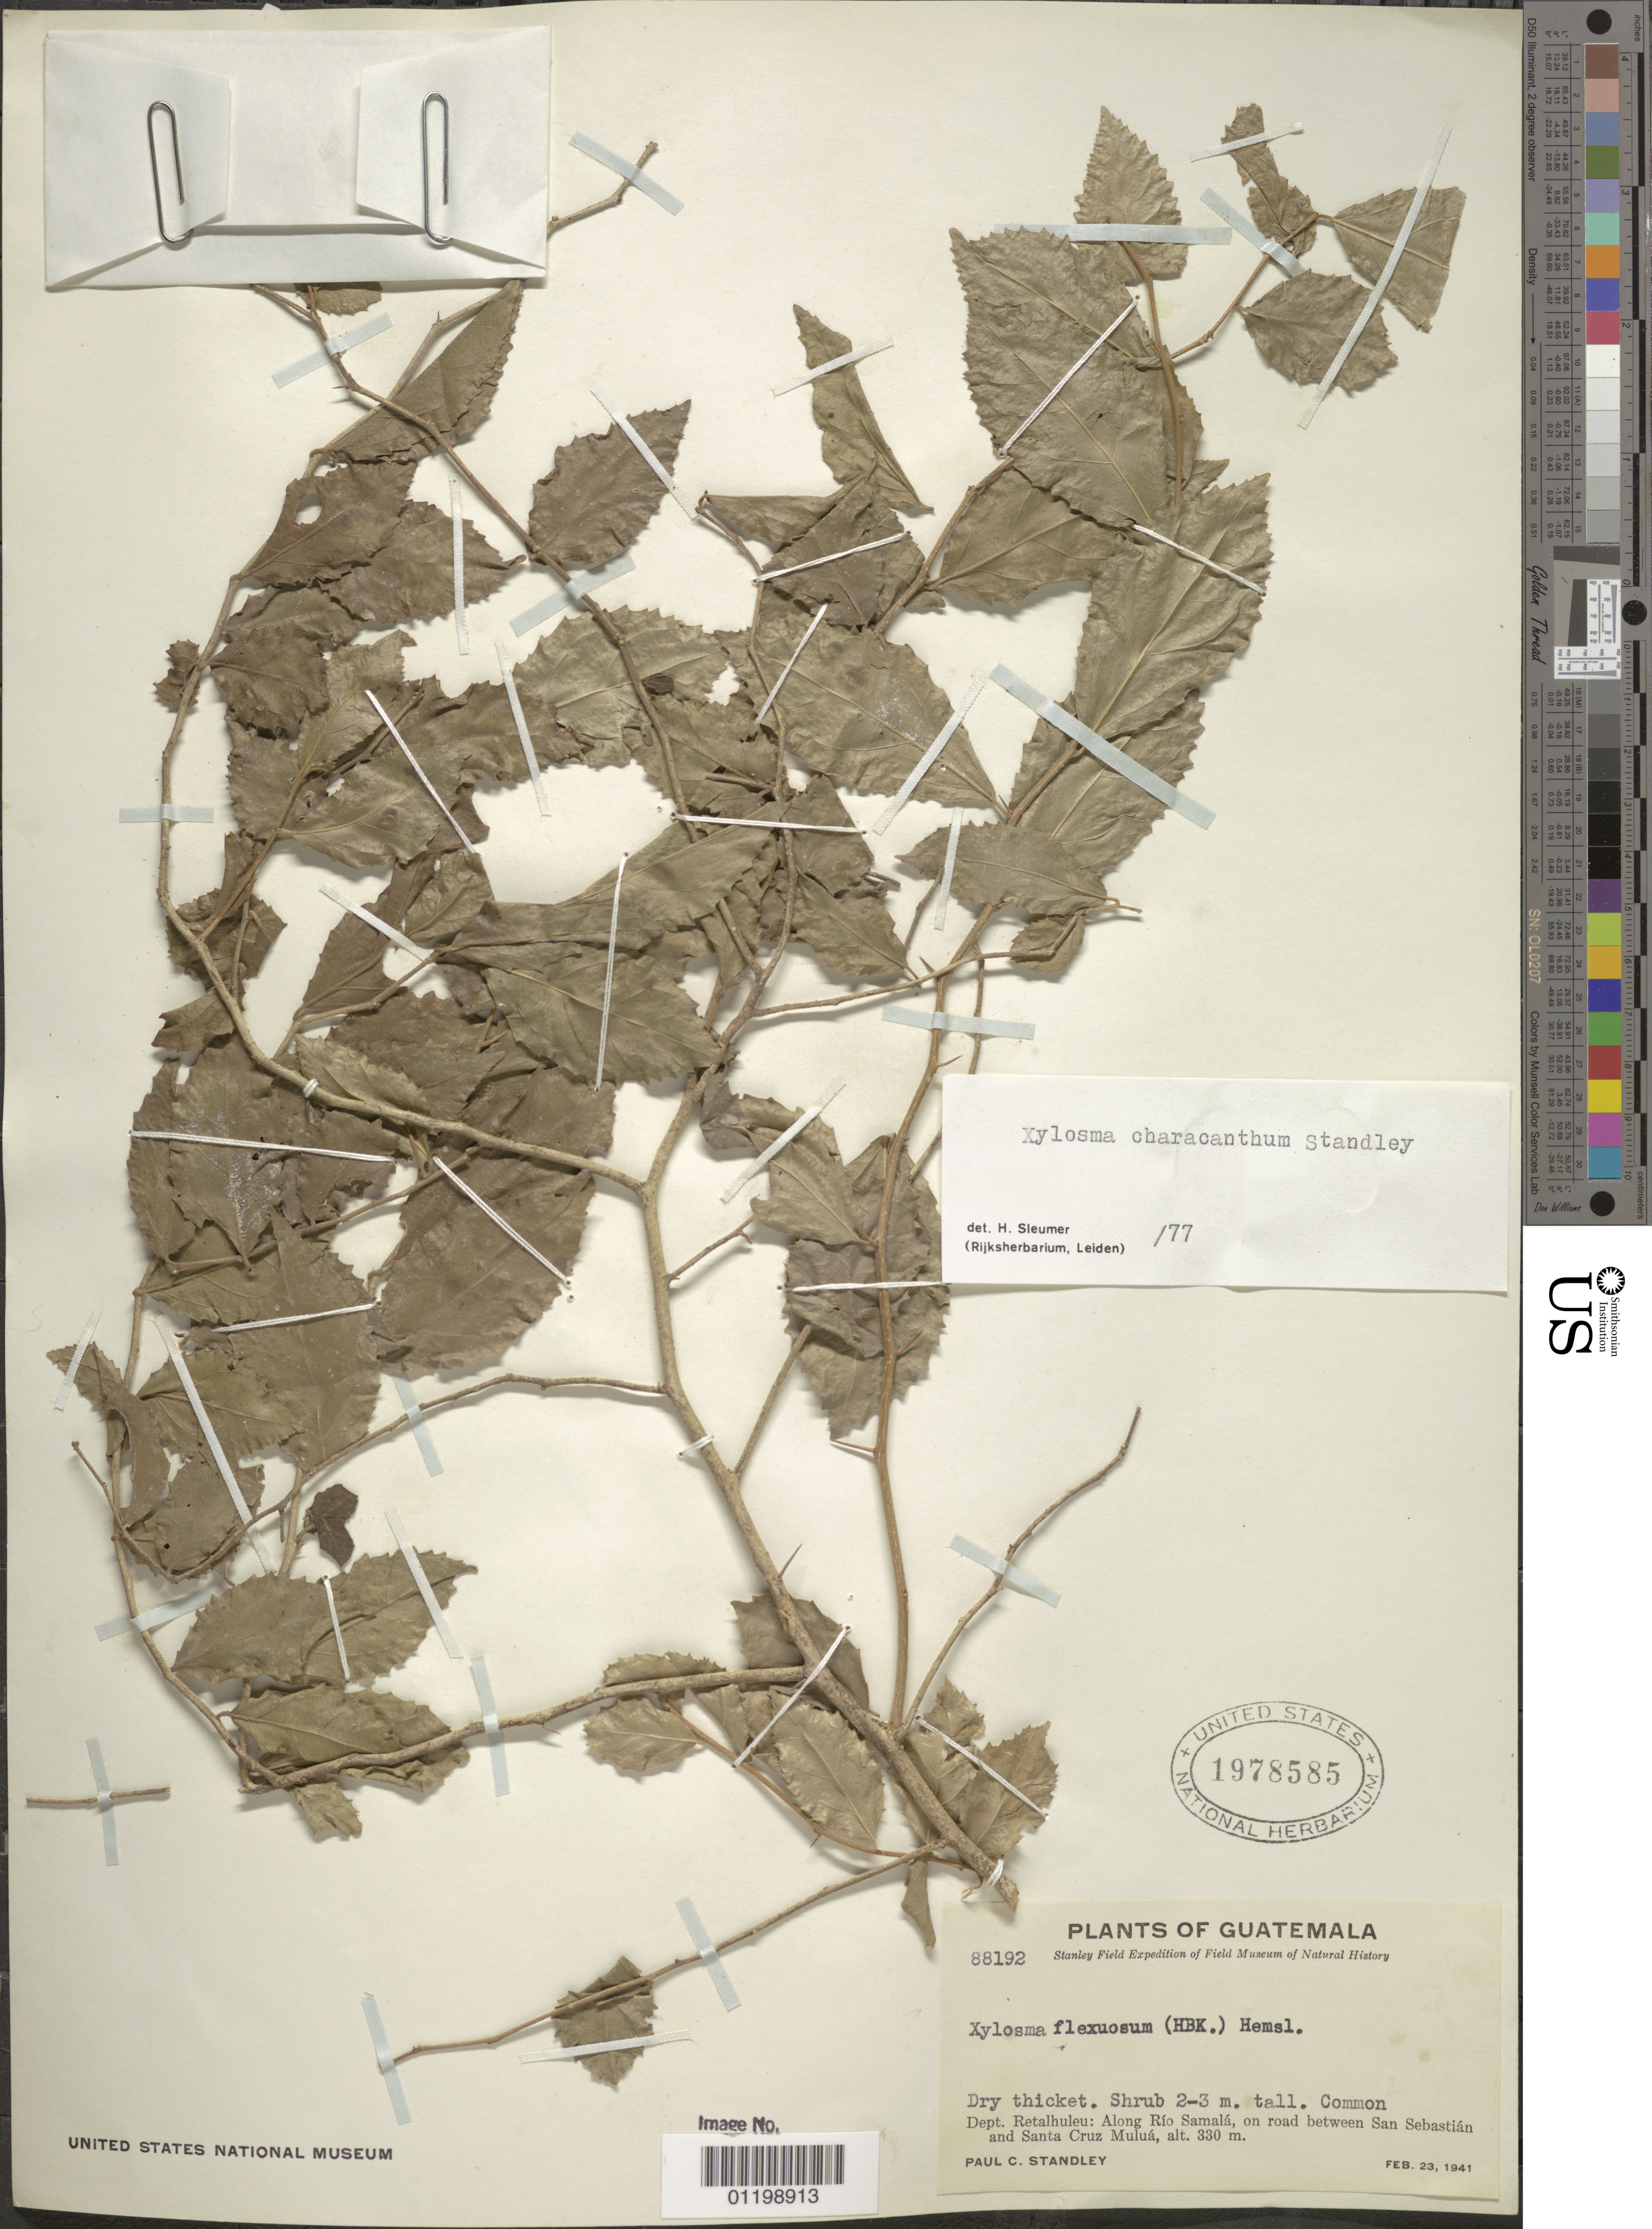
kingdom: Plantae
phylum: Tracheophyta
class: Magnoliopsida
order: Malpighiales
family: Salicaceae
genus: Xylosma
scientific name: Xylosma characantha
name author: Standl.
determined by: Sleumer, H. O.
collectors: P. C. Standley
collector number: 88192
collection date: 1941-02-23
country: Guatemala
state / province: Retalhuleu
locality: along Rio Samala, on road between San Sebastian and Santa Cruz Mulua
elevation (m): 330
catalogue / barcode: US 1978585